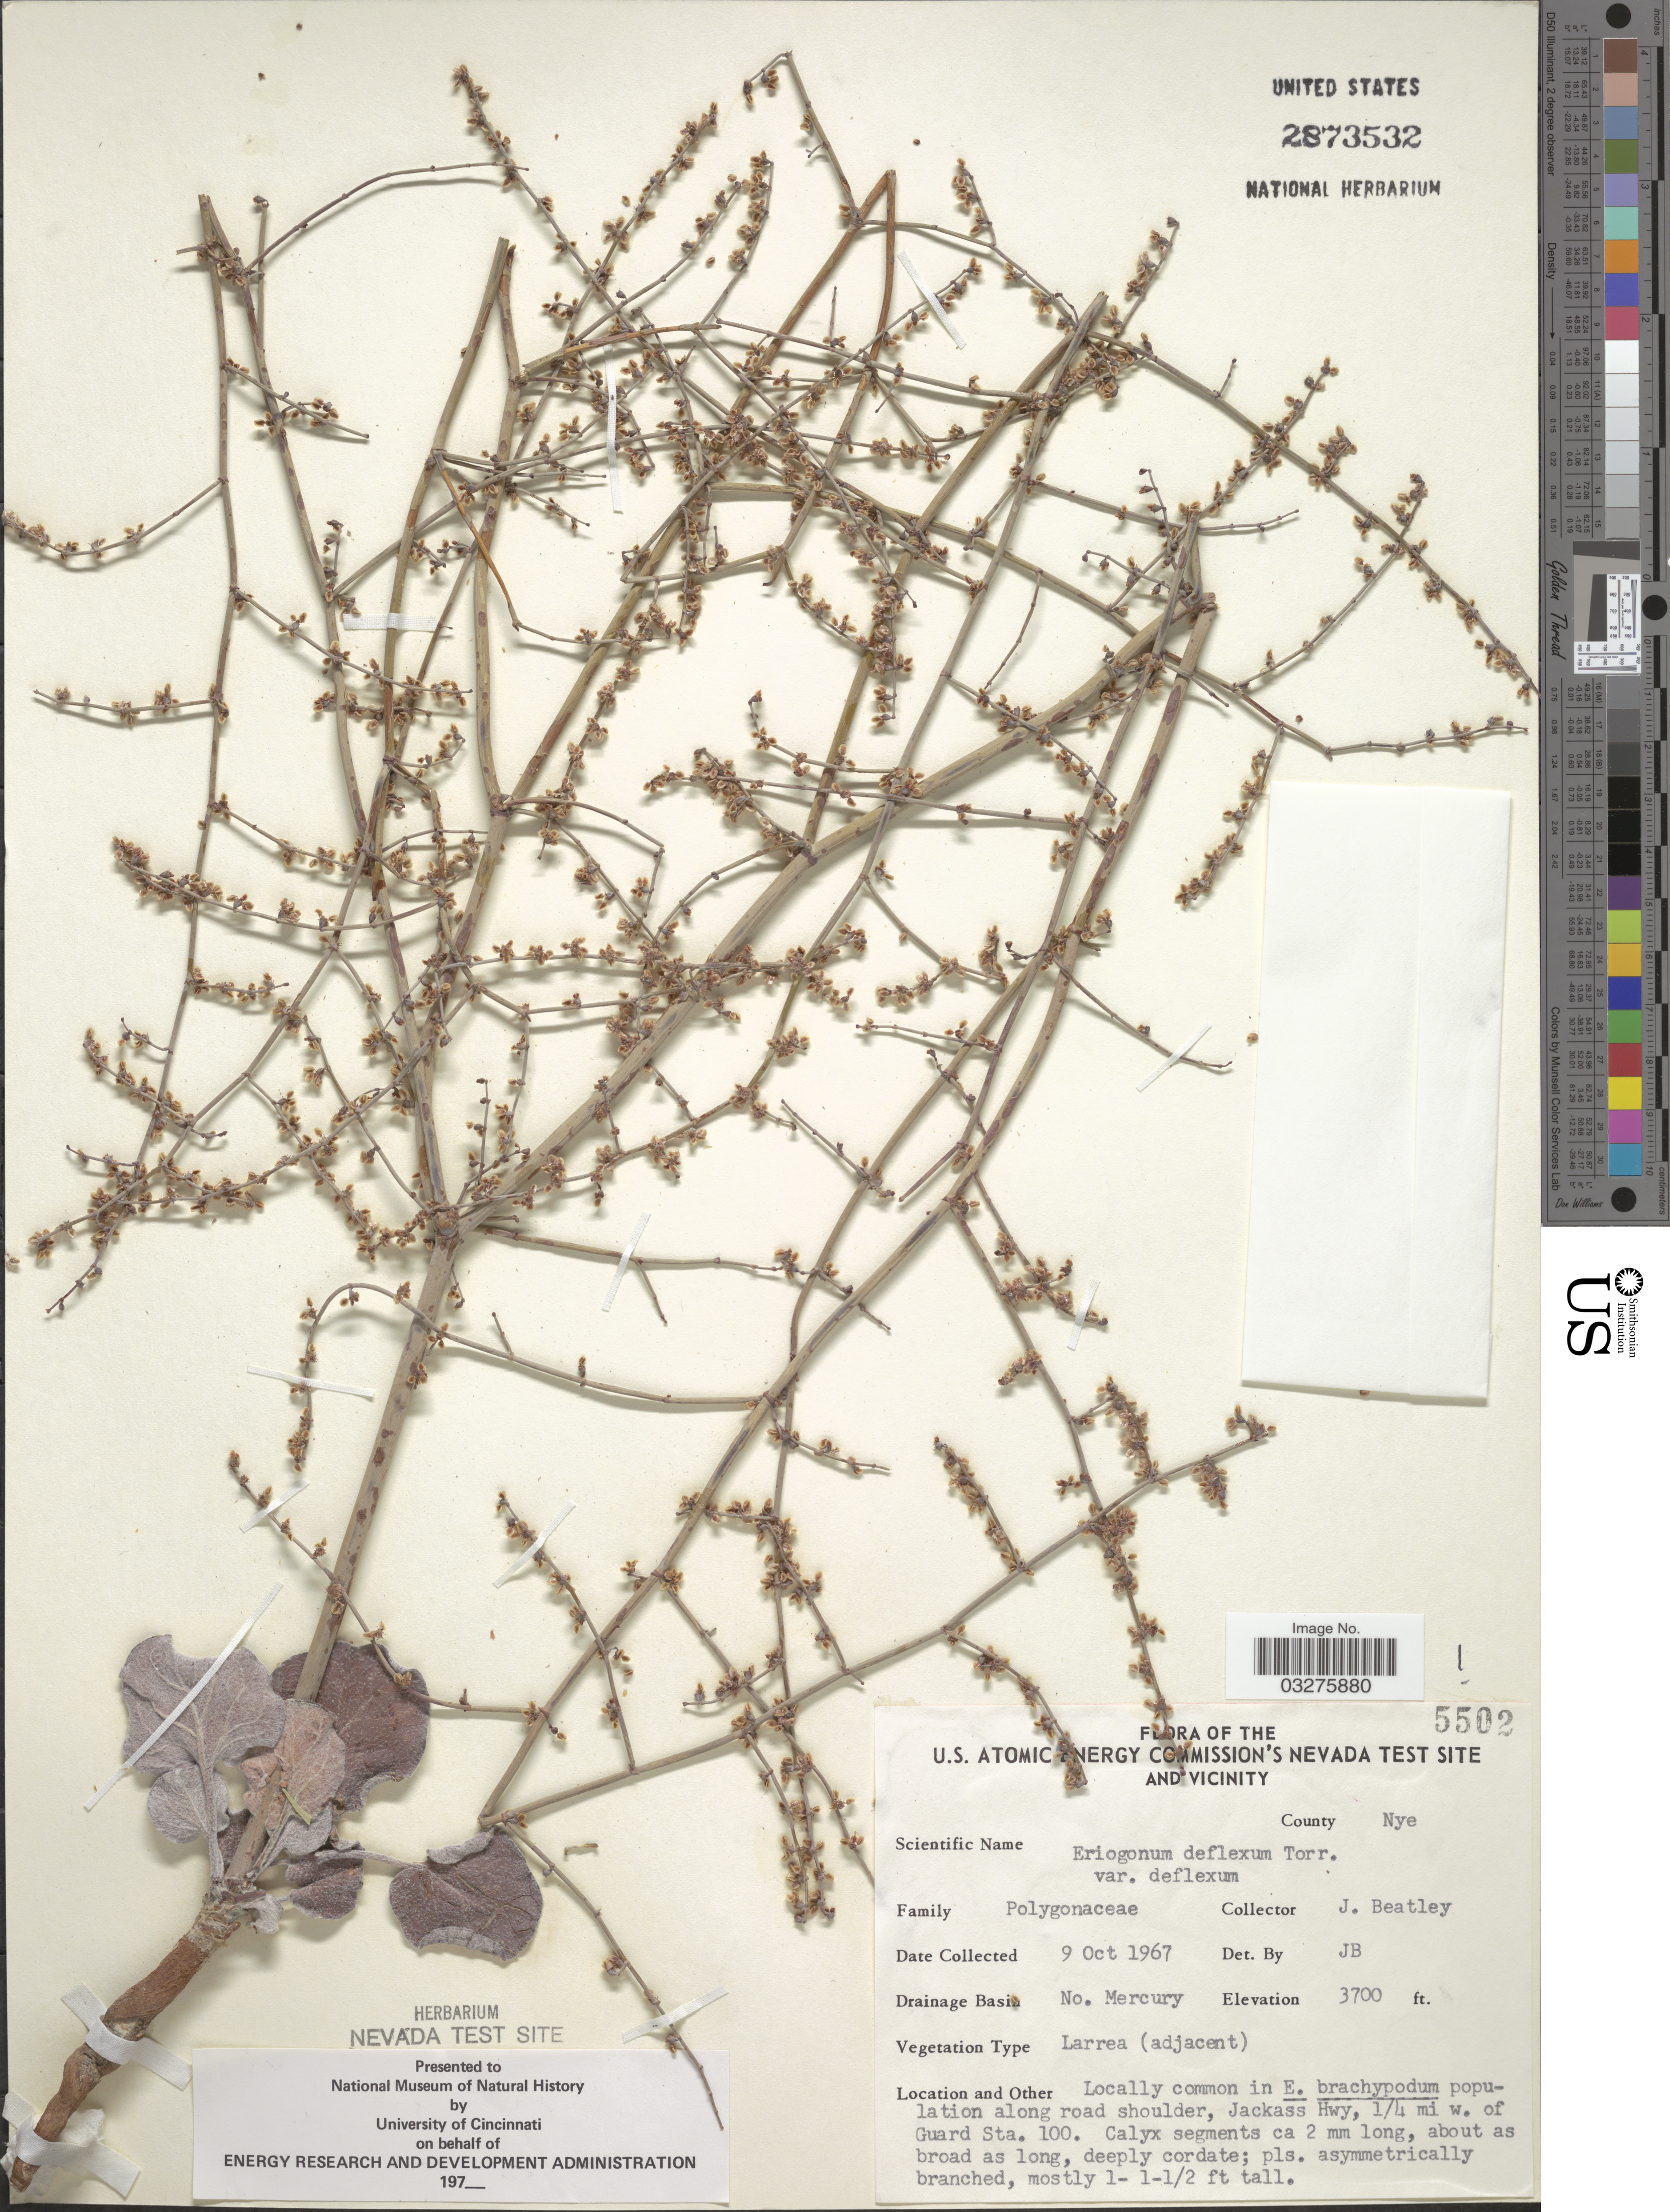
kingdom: Plantae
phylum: Tracheophyta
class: Magnoliopsida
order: Caryophyllales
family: Polygonaceae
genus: Eriogonum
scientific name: Eriogonum deflexum var. deflexum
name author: Torr. in Ives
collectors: J. C. Beatley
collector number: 5502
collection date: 1967-10-09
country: United States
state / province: Nevada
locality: U.S. Atomic Energy Commission's Nevada test site and vicinity. County Nye. Drainage Basin No. Mercury. Along road shoulder, Jackass Hwy, 1/4 mi w. of Guard Sta. 100.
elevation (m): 1128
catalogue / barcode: US 2873532